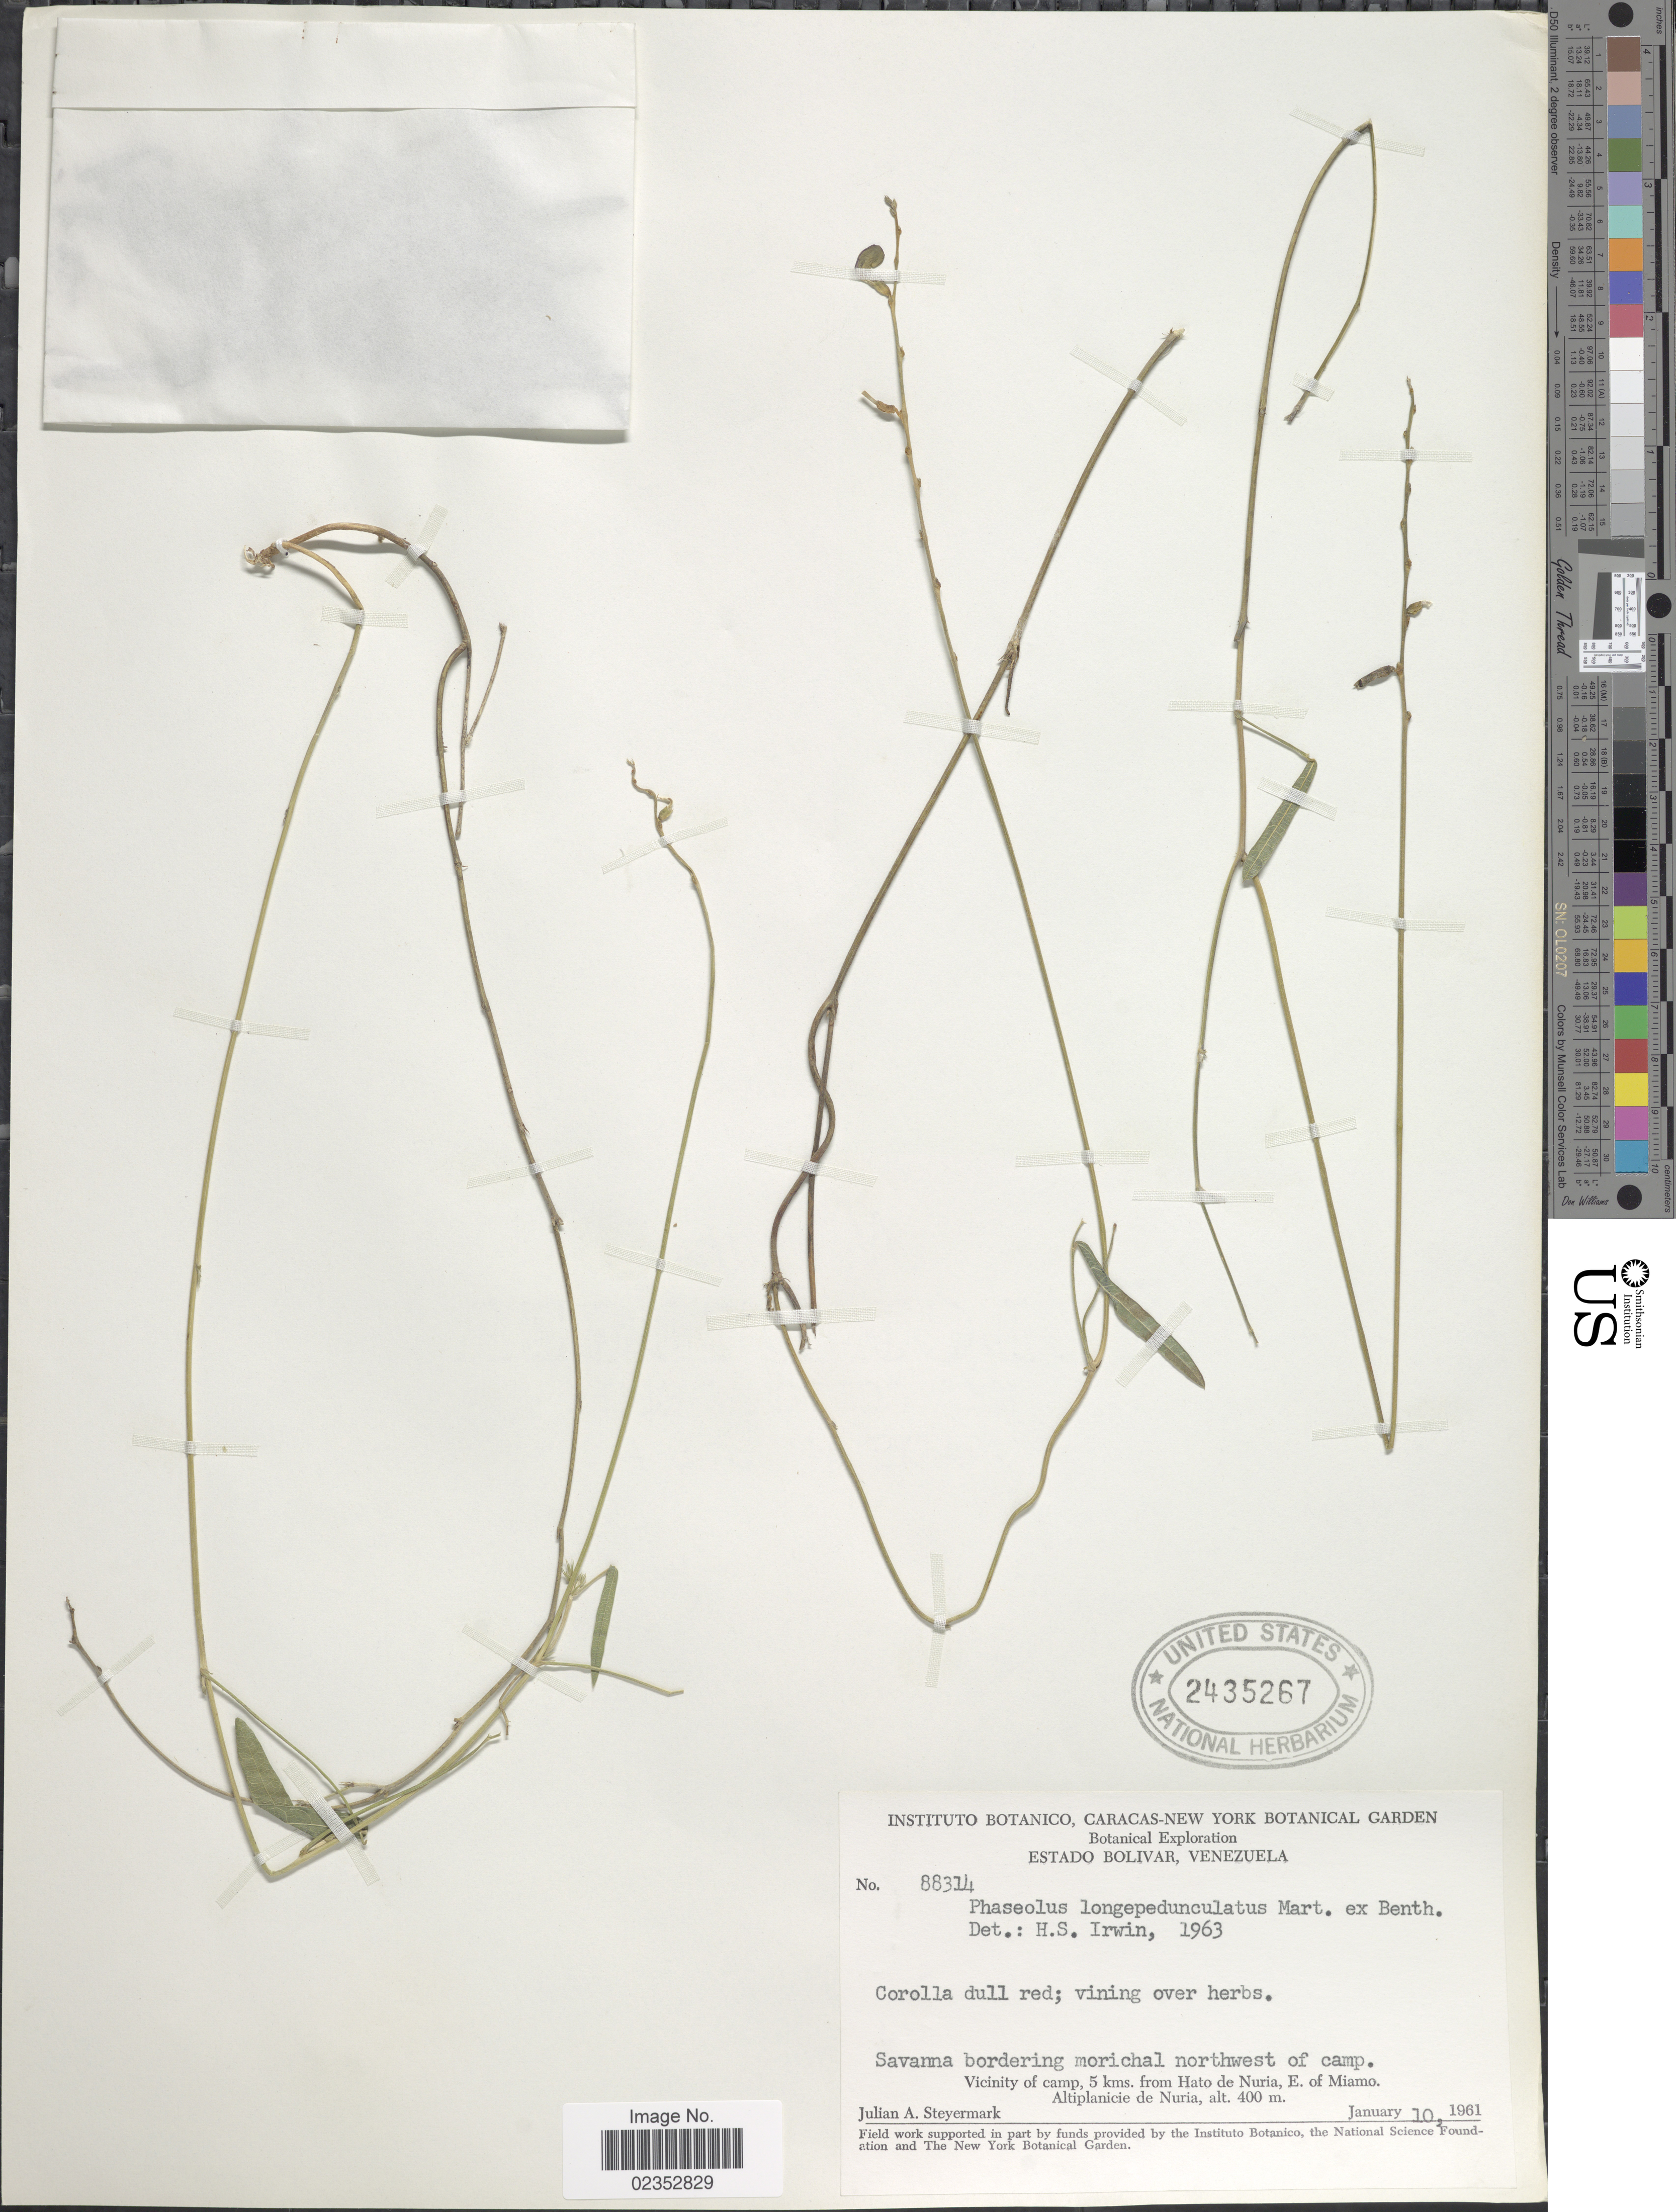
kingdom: Plantae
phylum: Tracheophyta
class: Magnoliopsida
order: Fabales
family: Fabaceae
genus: Macroptilium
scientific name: Macroptilium gracile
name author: (Poepp. ex Benth.) Urb.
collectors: J. Steyermark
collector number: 88314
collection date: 1961-01-10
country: Venezuela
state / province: Bolivar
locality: Savnna bordering morichal northwest of camp. Vicinity of camp, 5 kms from Hato de Nuria, E. of Miamo. Altiplanicie de Nuria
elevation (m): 400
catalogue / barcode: US 2435267